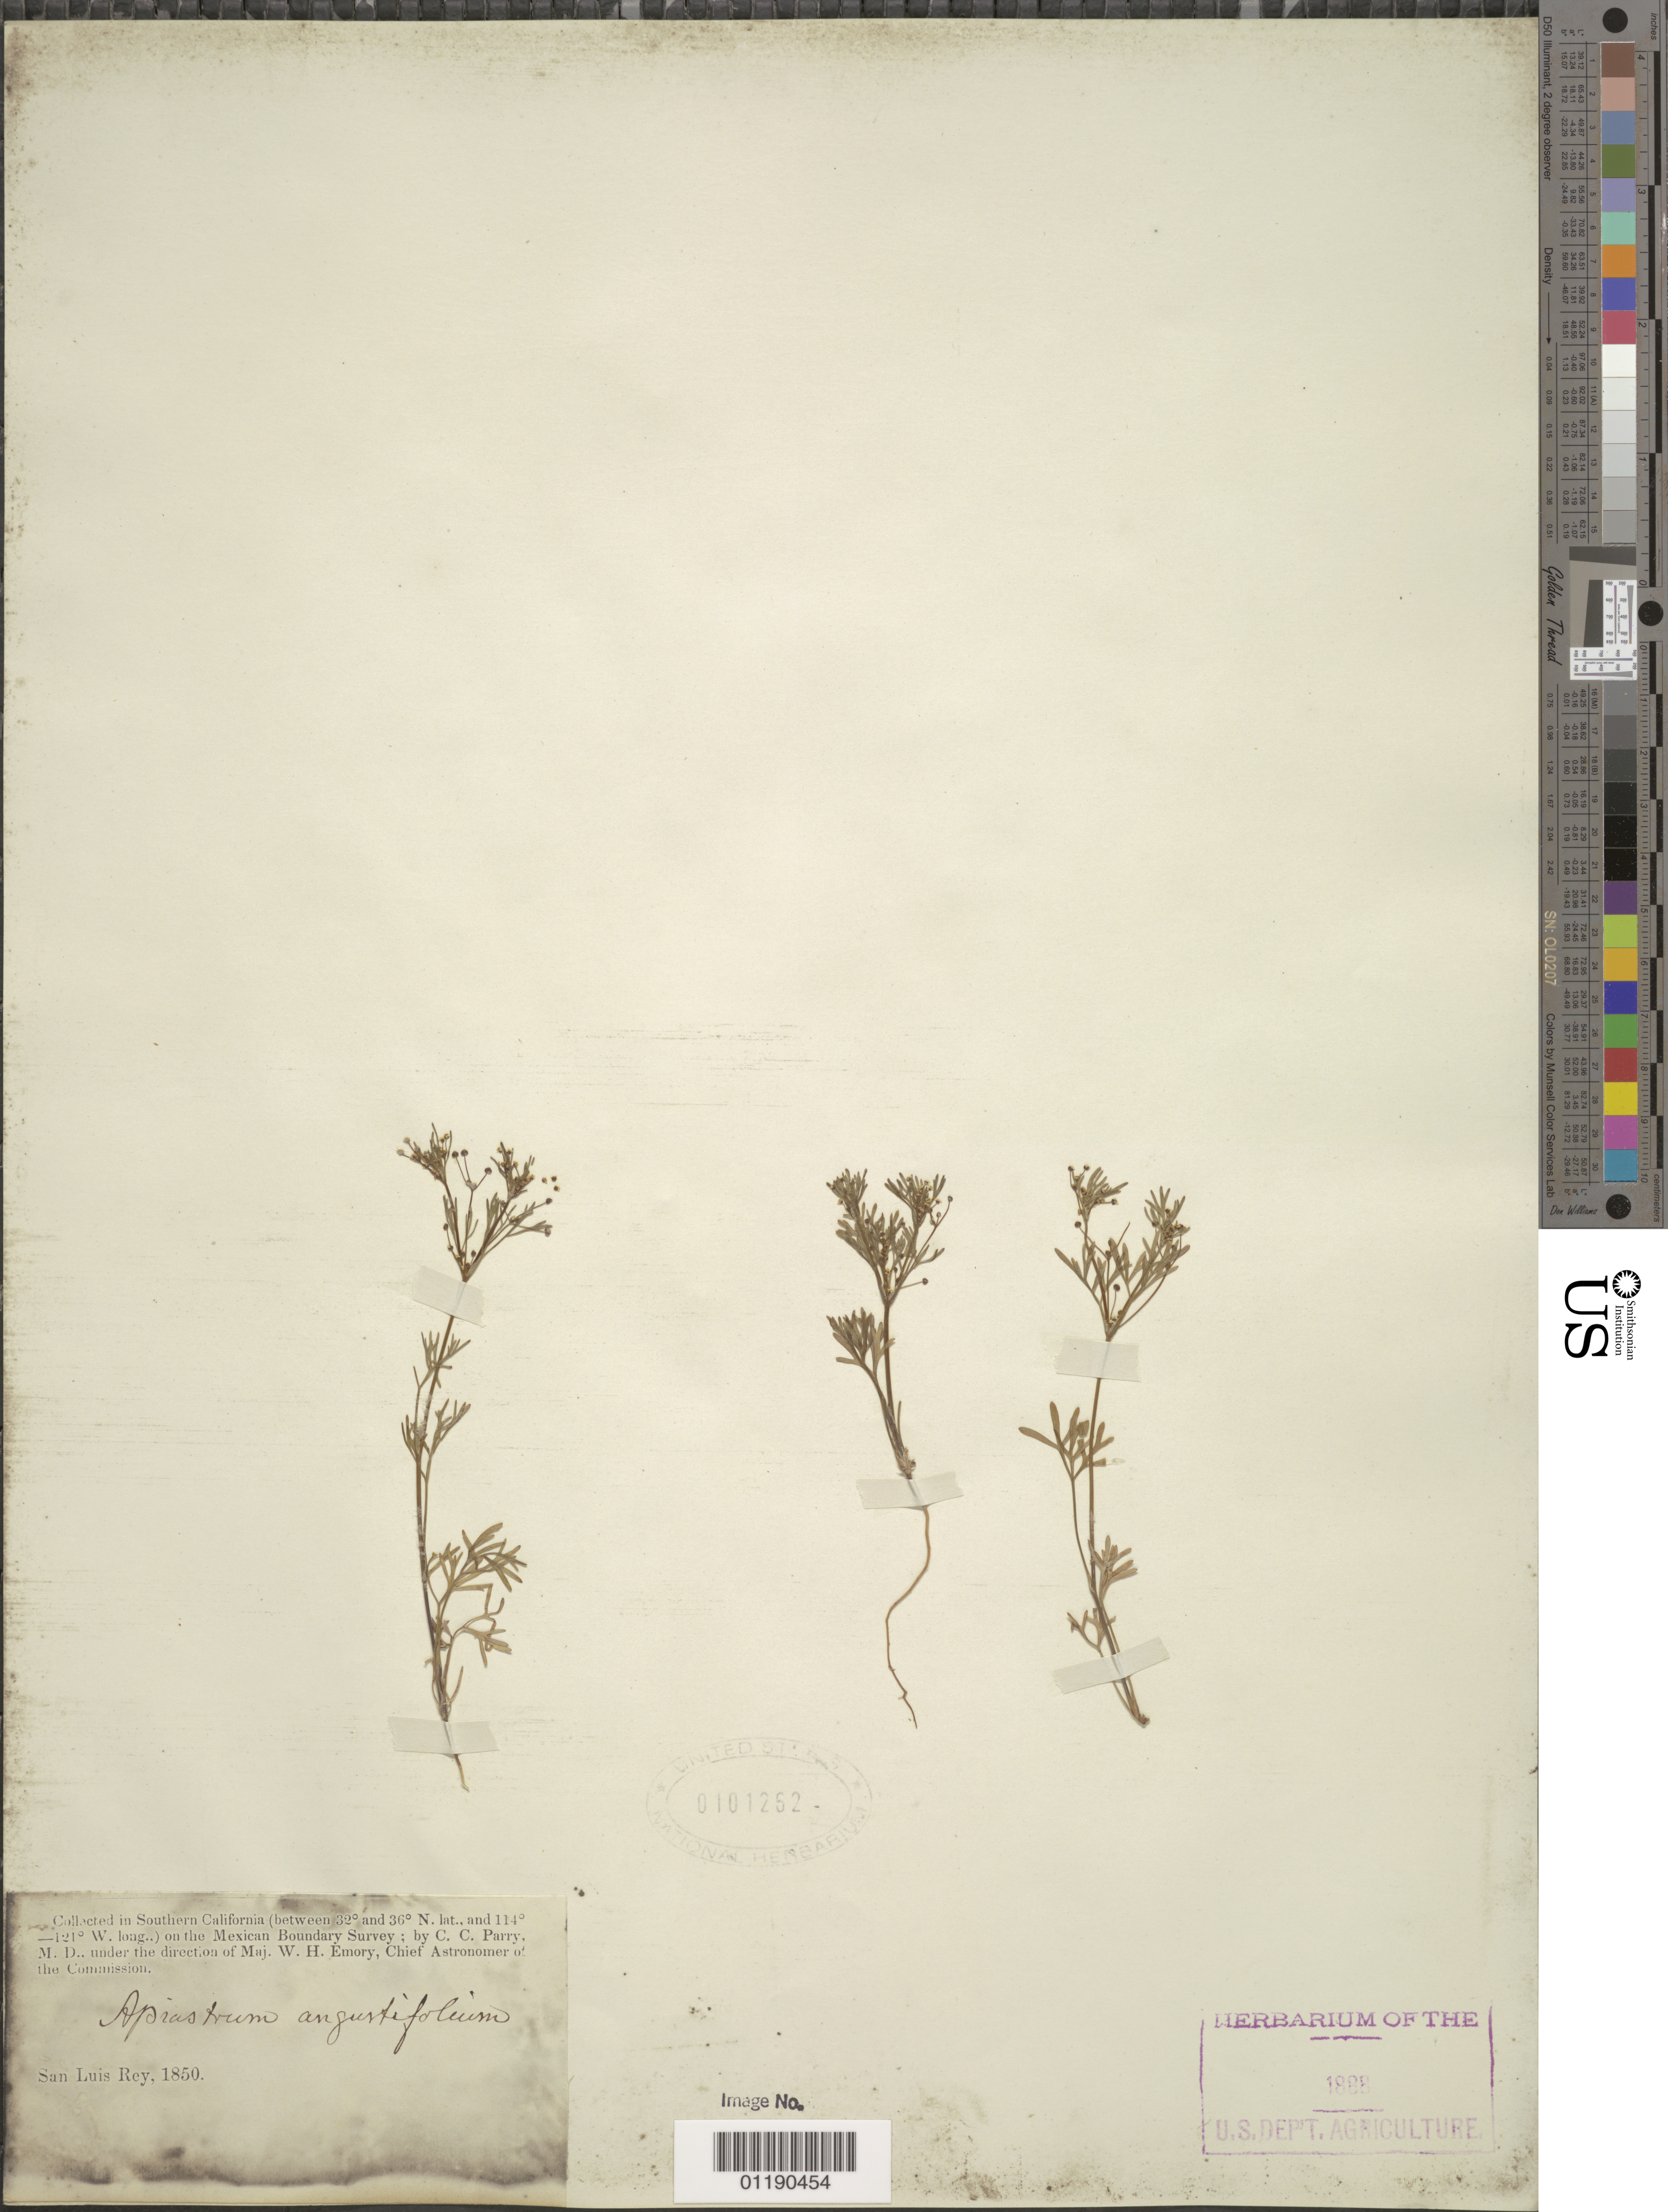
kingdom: Plantae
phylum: Tracheophyta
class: Magnoliopsida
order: Apiales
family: Apiaceae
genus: Apiastrum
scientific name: Apiastrum angustifolium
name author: Nutt.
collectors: C. C. Parry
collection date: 1850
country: United States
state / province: California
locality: San Luis Rey, S. California.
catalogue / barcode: US 101262